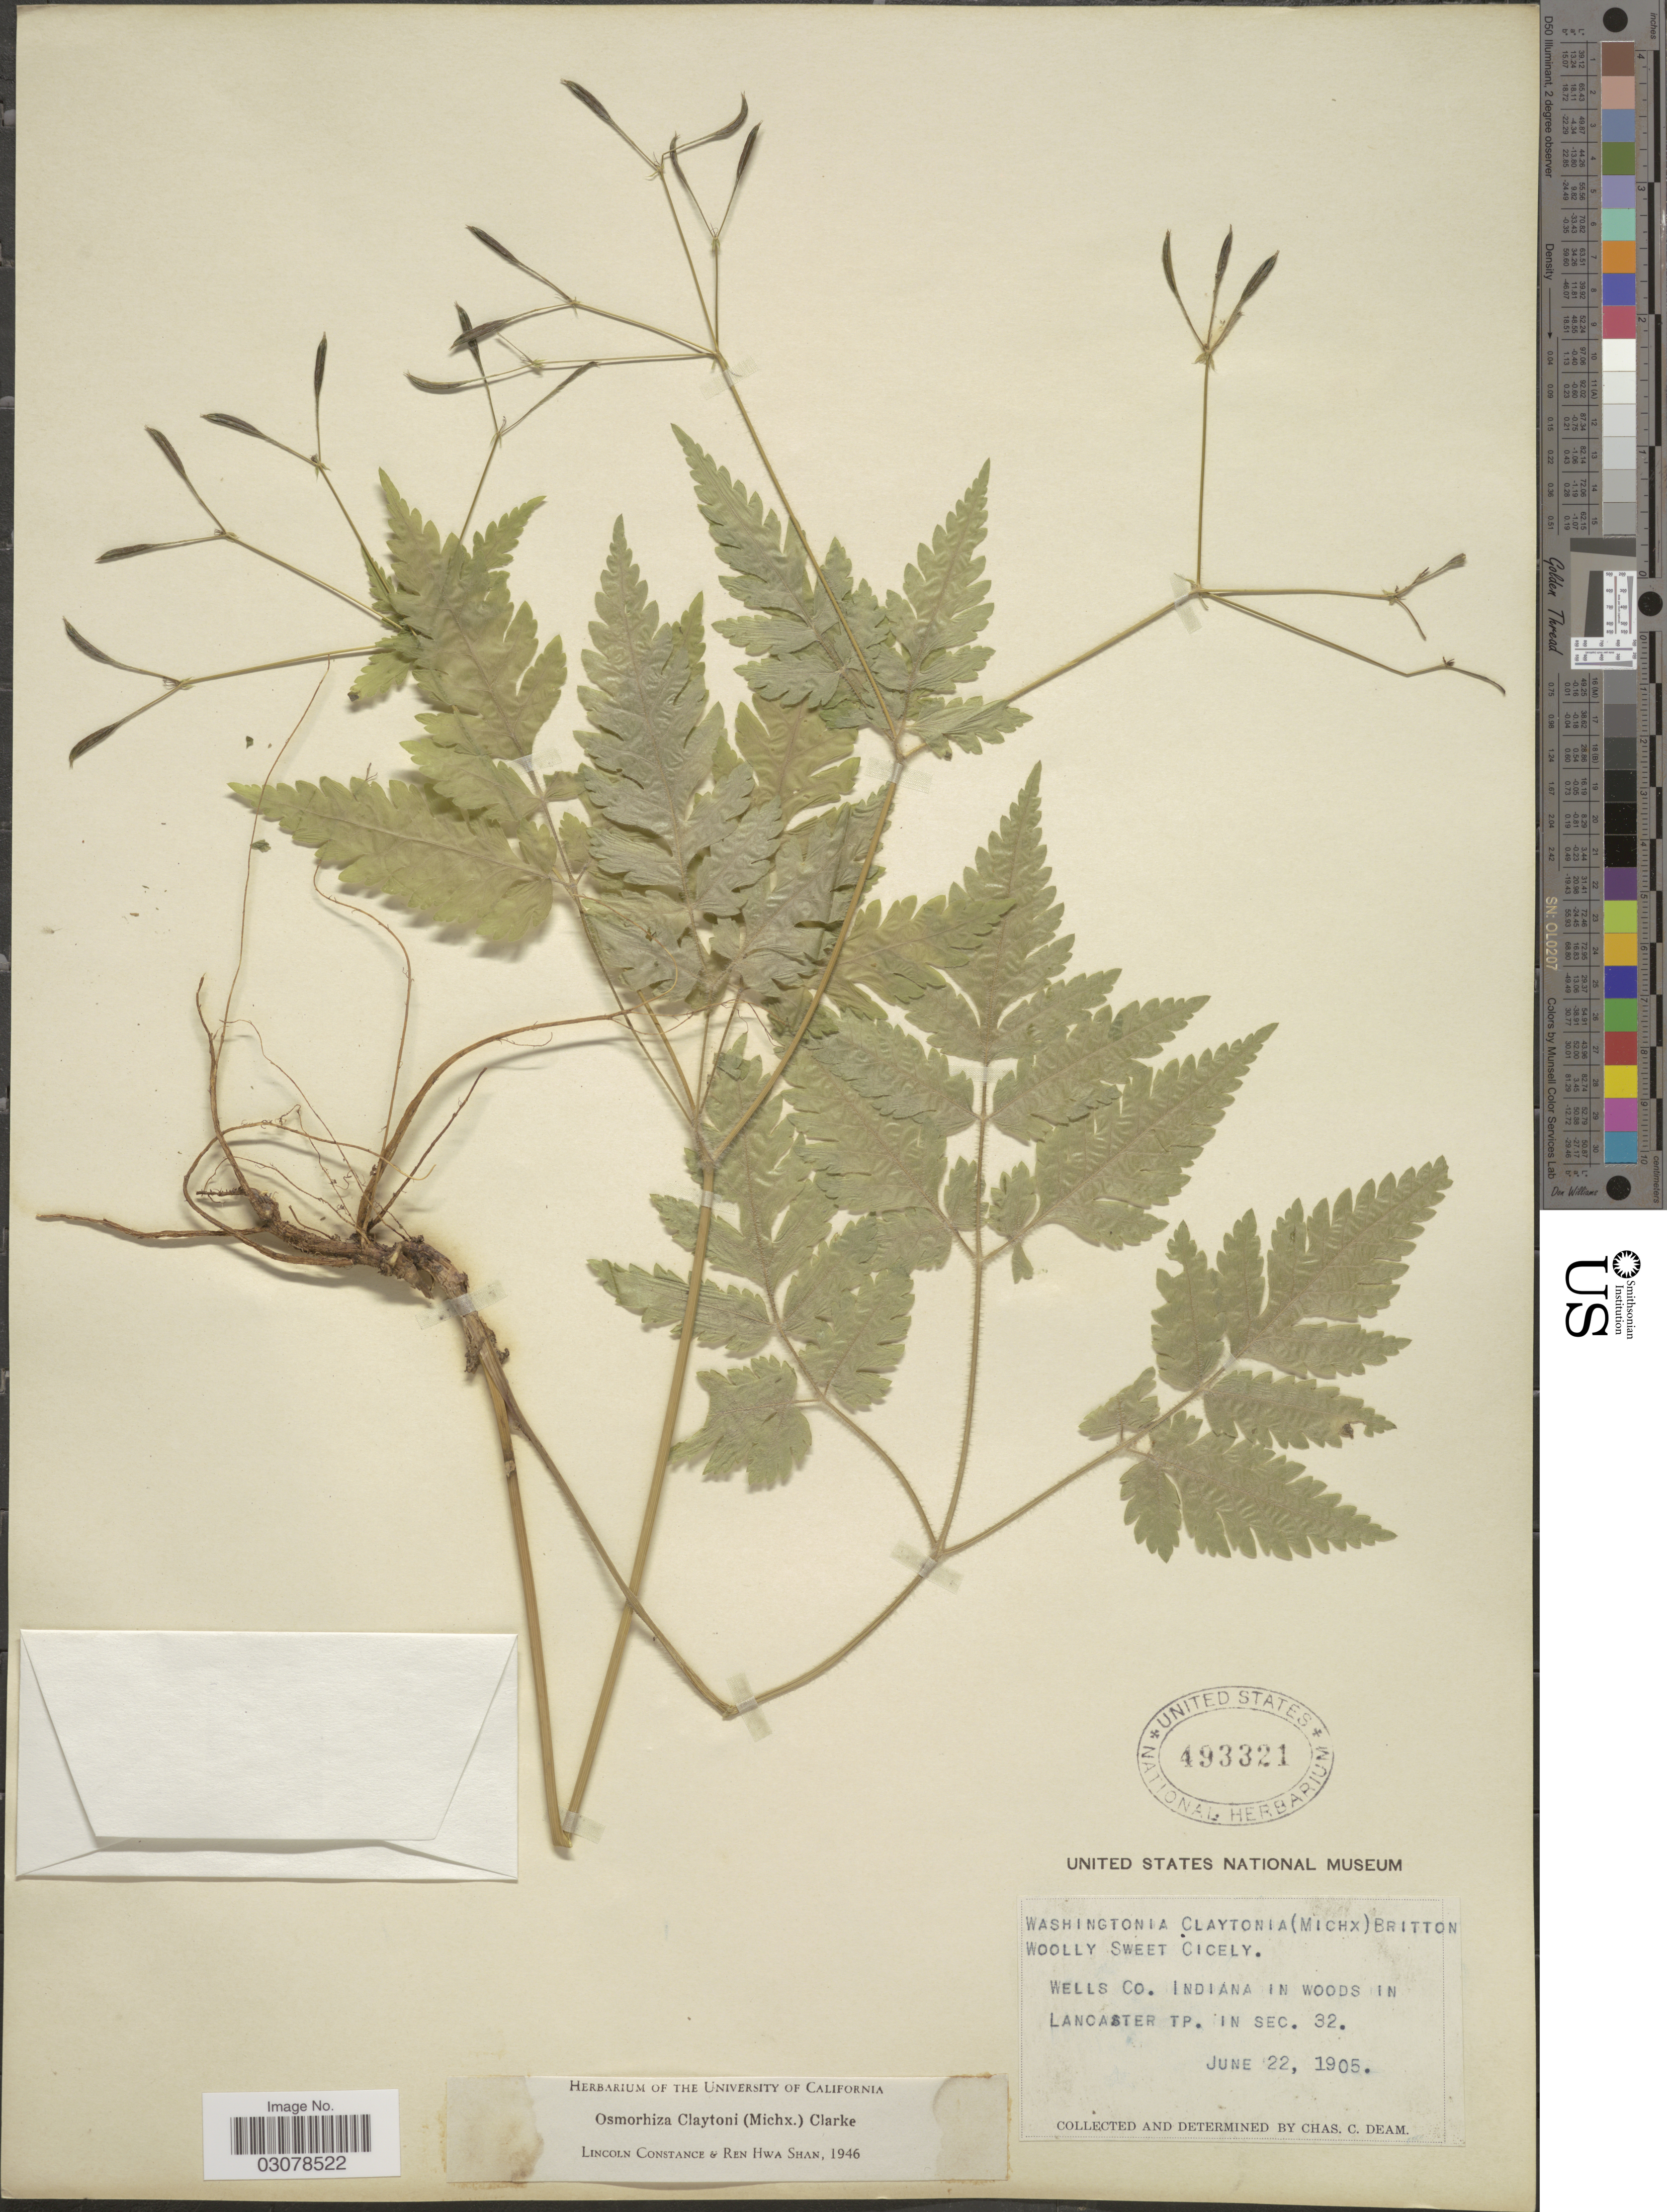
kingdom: Plantae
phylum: Tracheophyta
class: Magnoliopsida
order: Apiales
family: Apiaceae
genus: Osmorhiza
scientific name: Osmorhiza claytonii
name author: (Michx.) C.B. Clarke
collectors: C. C. Deam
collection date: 1905-06-22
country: United States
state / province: Indiana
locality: Wells Co. Indiana in woods in Lancaster Tp. in Sec. 32.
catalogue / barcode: US 493321